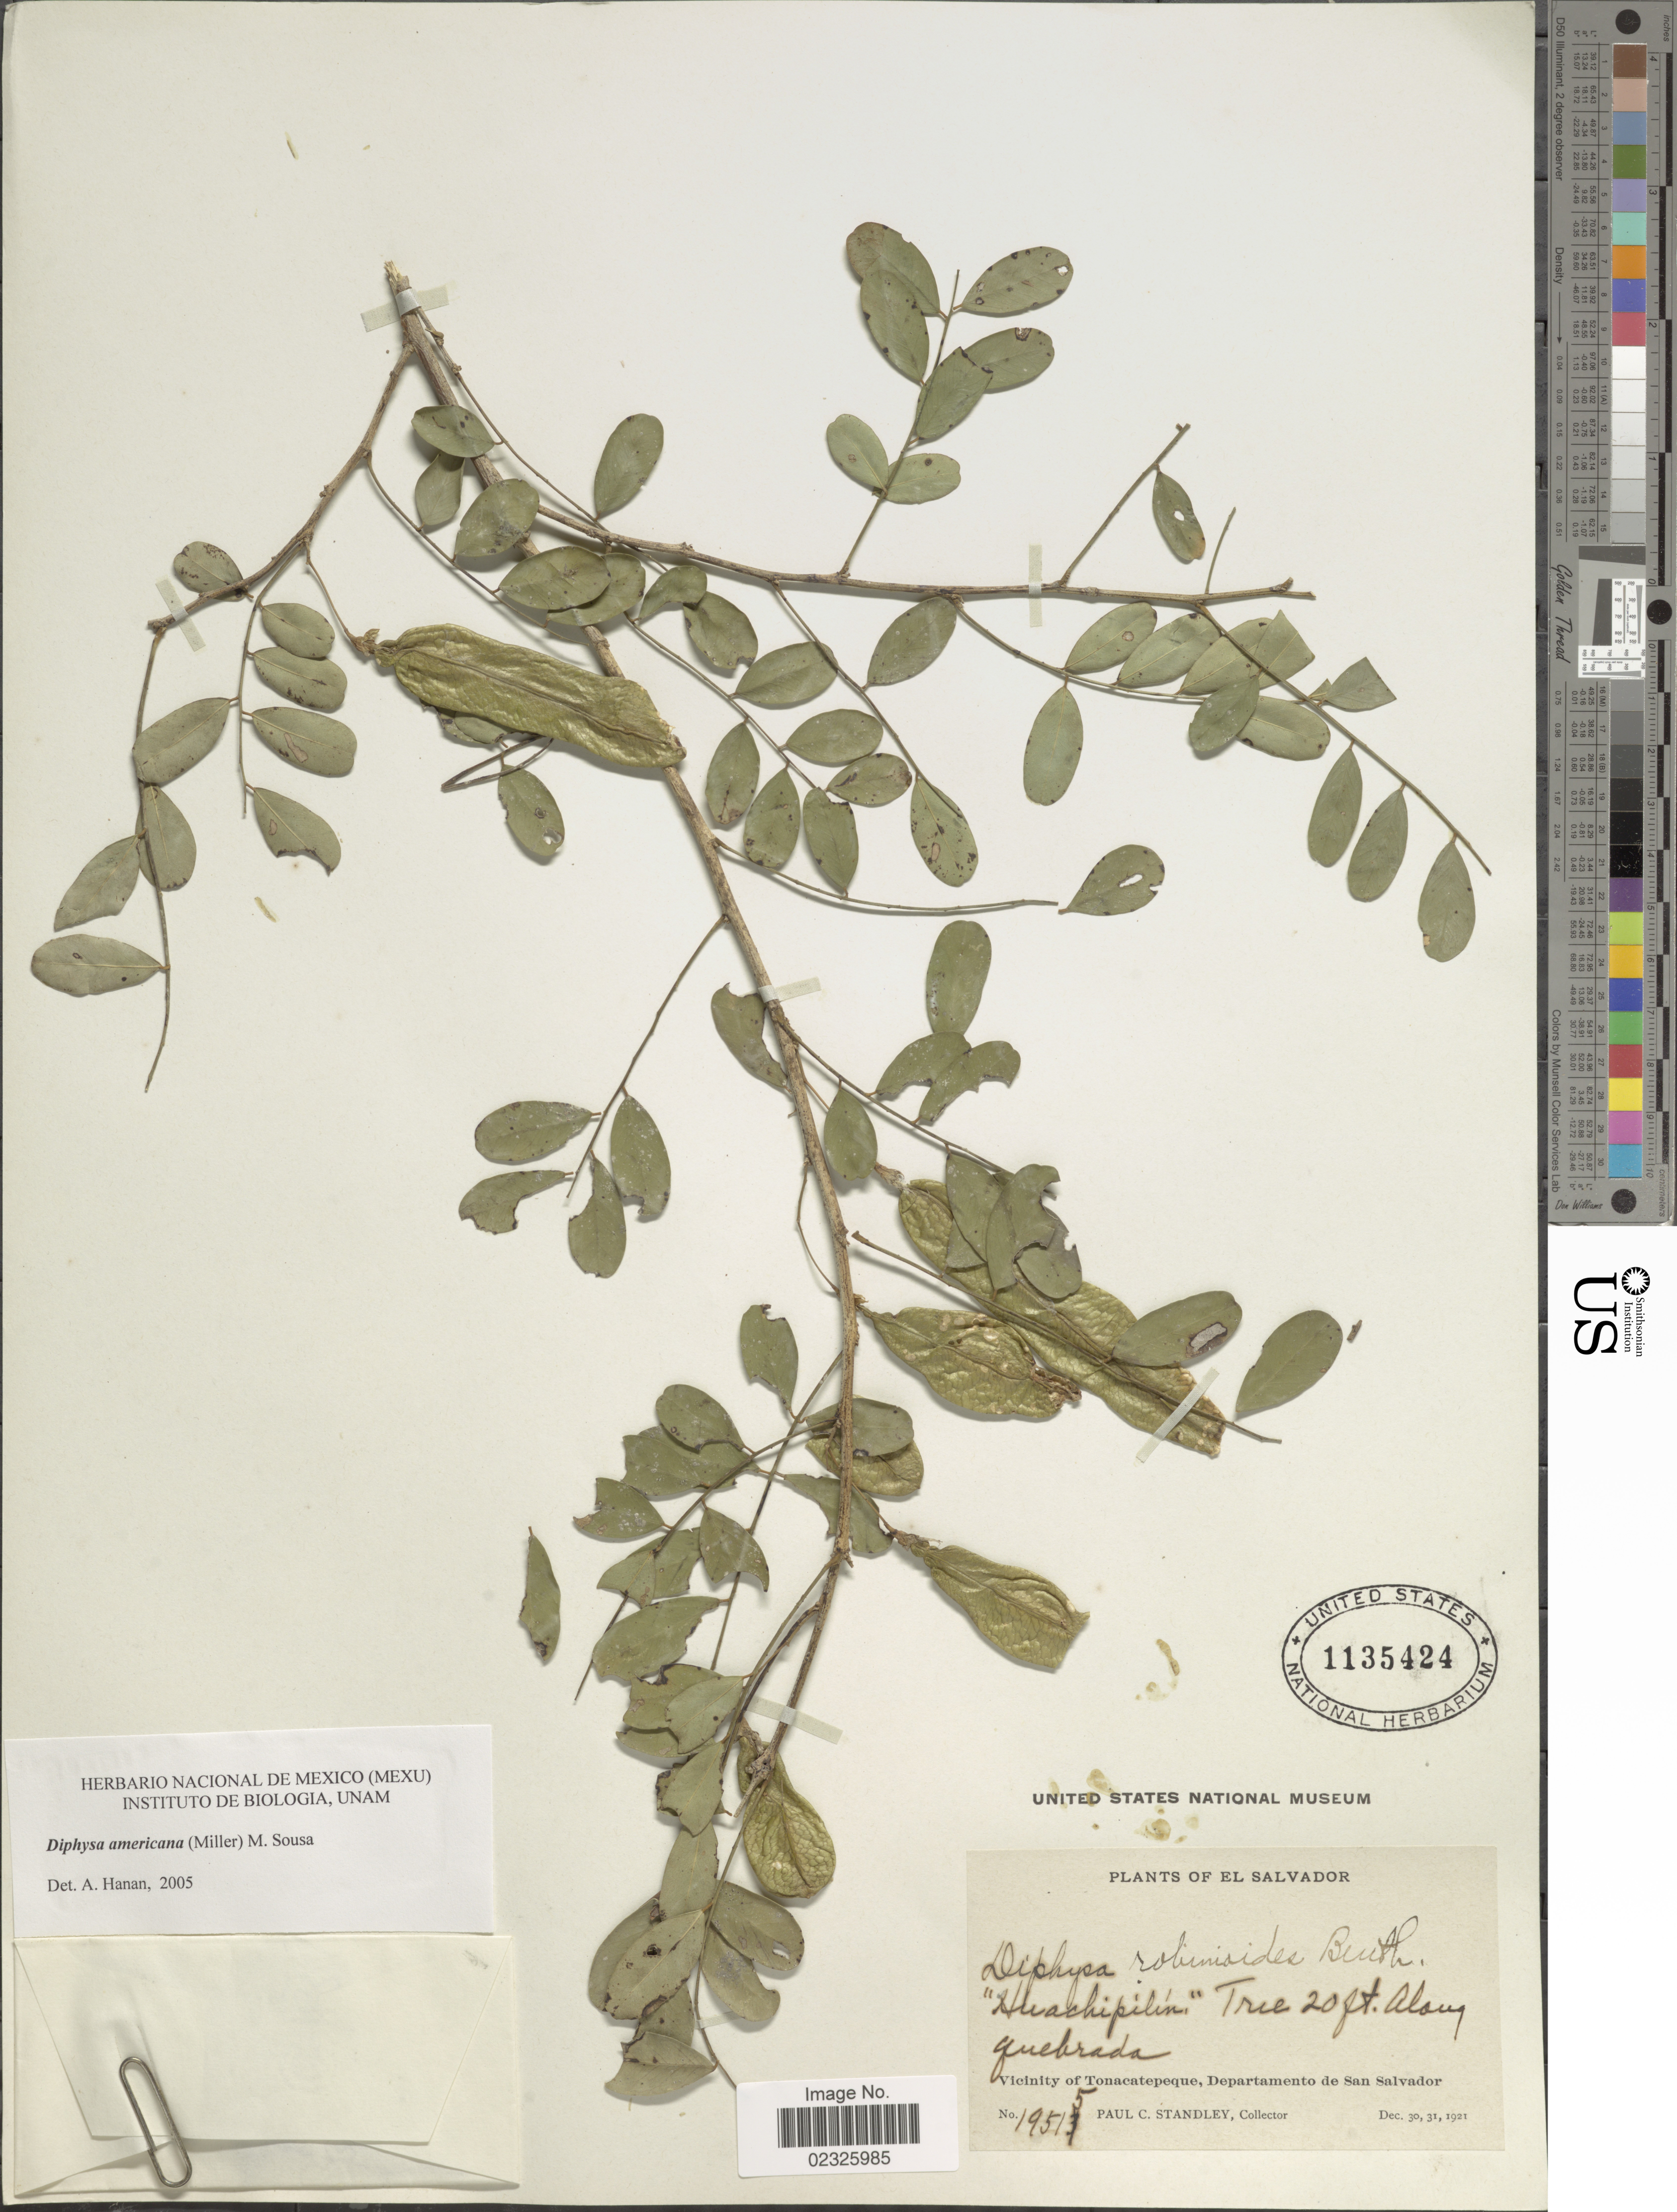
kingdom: Plantae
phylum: Tracheophyta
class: Magnoliopsida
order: Fabales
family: Fabaceae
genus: Diphysa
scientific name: Diphysa americana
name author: (Mill.) M. Sousa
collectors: P. C. Standley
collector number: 19515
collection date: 1921-12-30/1921-12-31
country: El Salvador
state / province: San Salvador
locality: Along quebrada, vicinity of Tonacatepeque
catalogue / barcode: US 1135424